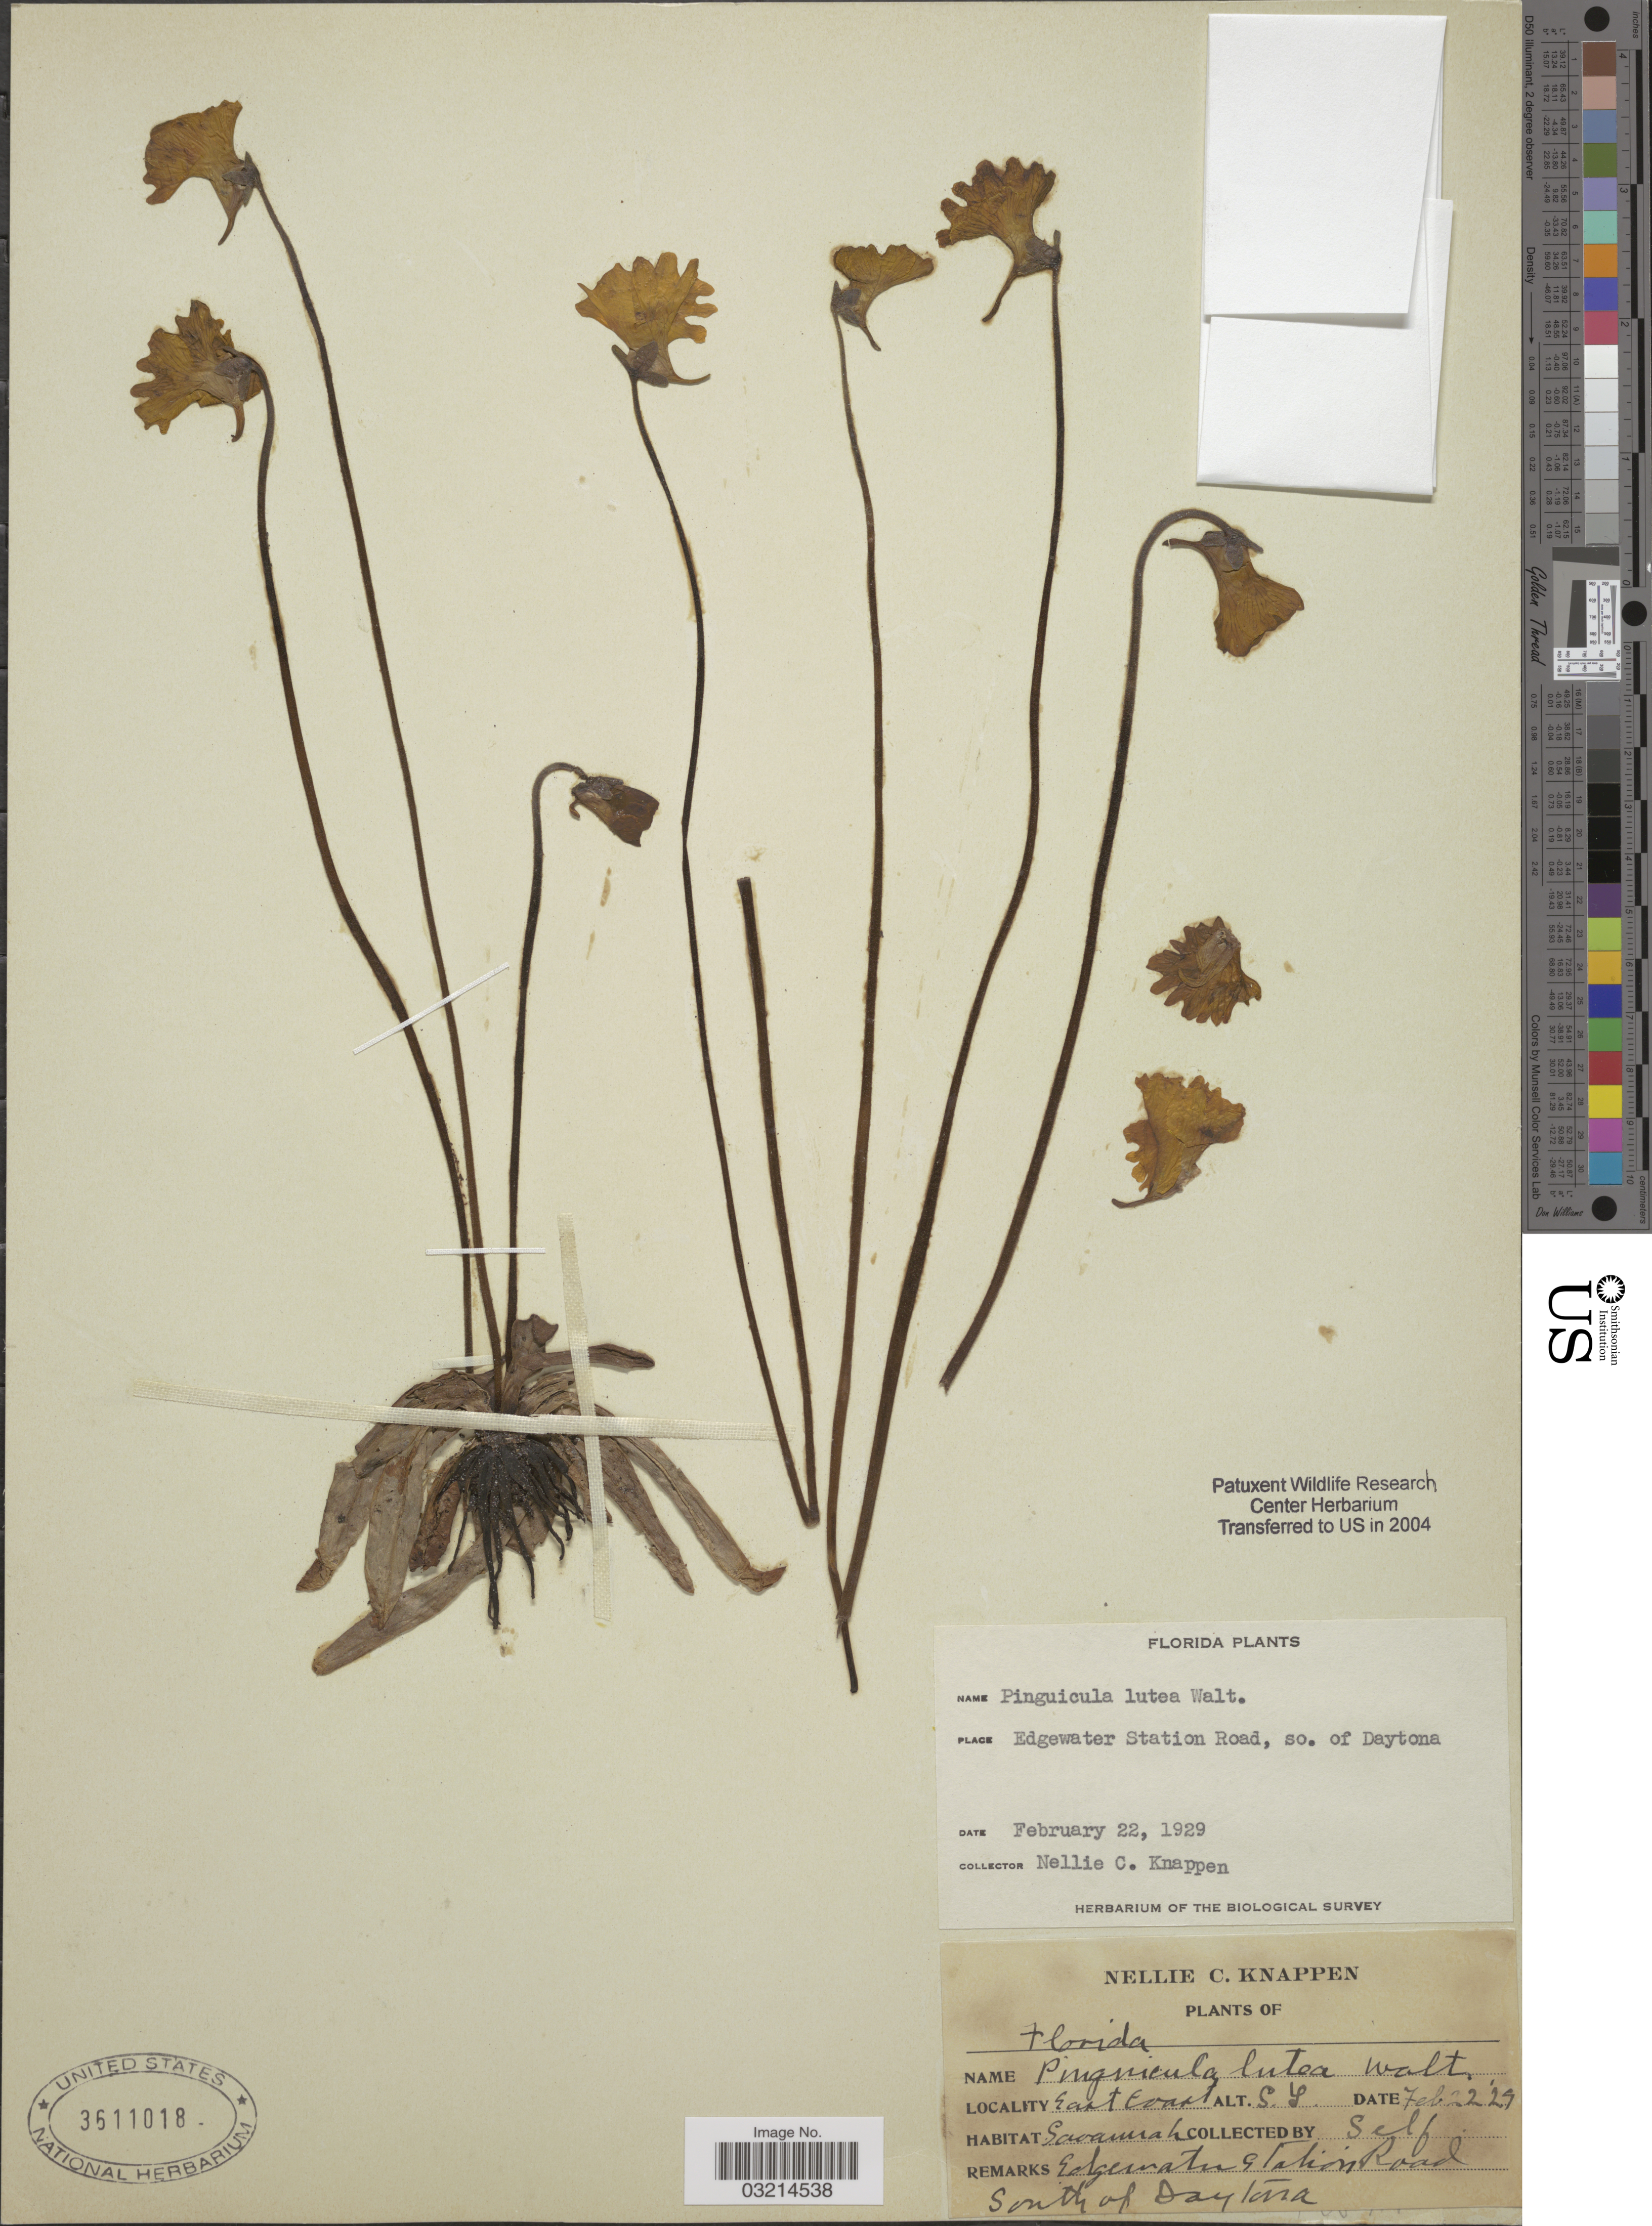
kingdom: Plantae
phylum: Tracheophyta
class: Magnoliopsida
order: Lamiales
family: Lentibulariaceae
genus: Pinguicula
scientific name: Pinguicula lutea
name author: Walter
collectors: N. Knappen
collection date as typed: Transcribed d/m/y: 22/2/29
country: United States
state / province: Florida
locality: East Coast. Edgewater Station Road, South of Daytona.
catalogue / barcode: US 3611018